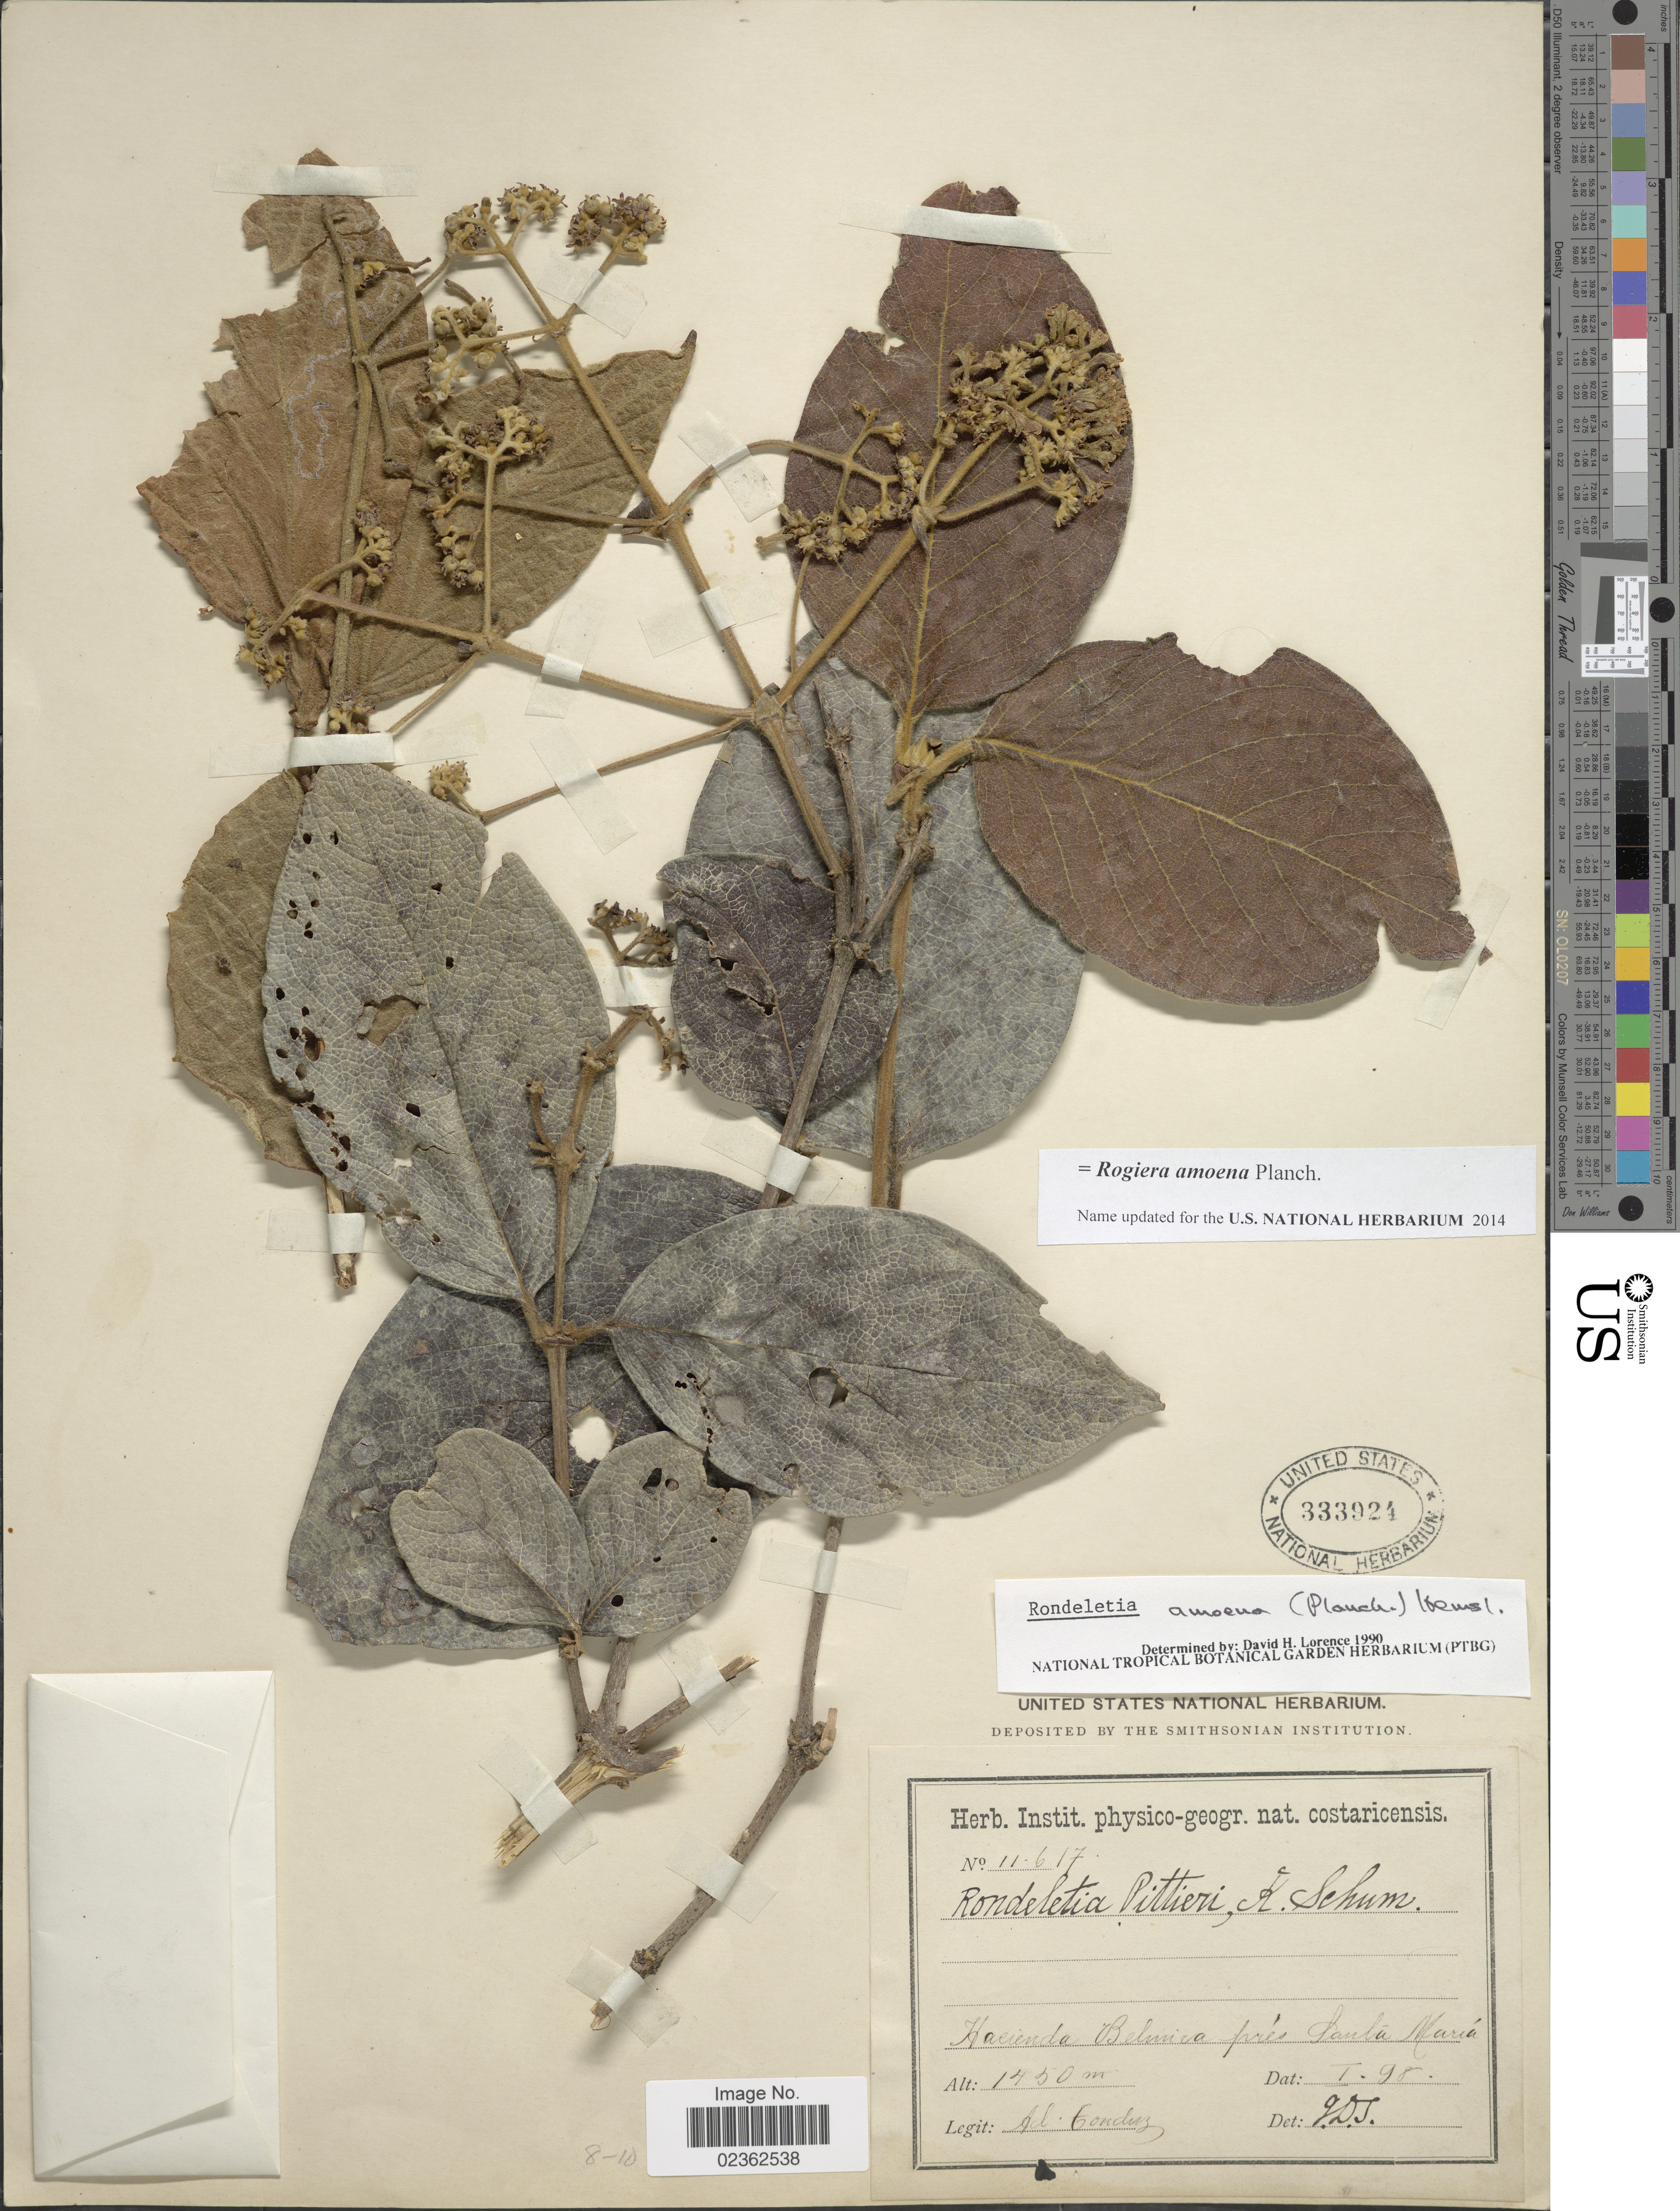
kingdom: Plantae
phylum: Tracheophyta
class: Magnoliopsida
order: Gentianales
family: Rubiaceae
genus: Rogiera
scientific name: Rogiera amoena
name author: Planch.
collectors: A. Tonduz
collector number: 11617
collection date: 1898-01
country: Costa Rica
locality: Hacienda Belmira pres Santa Maria.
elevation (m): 1450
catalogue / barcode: US 333924